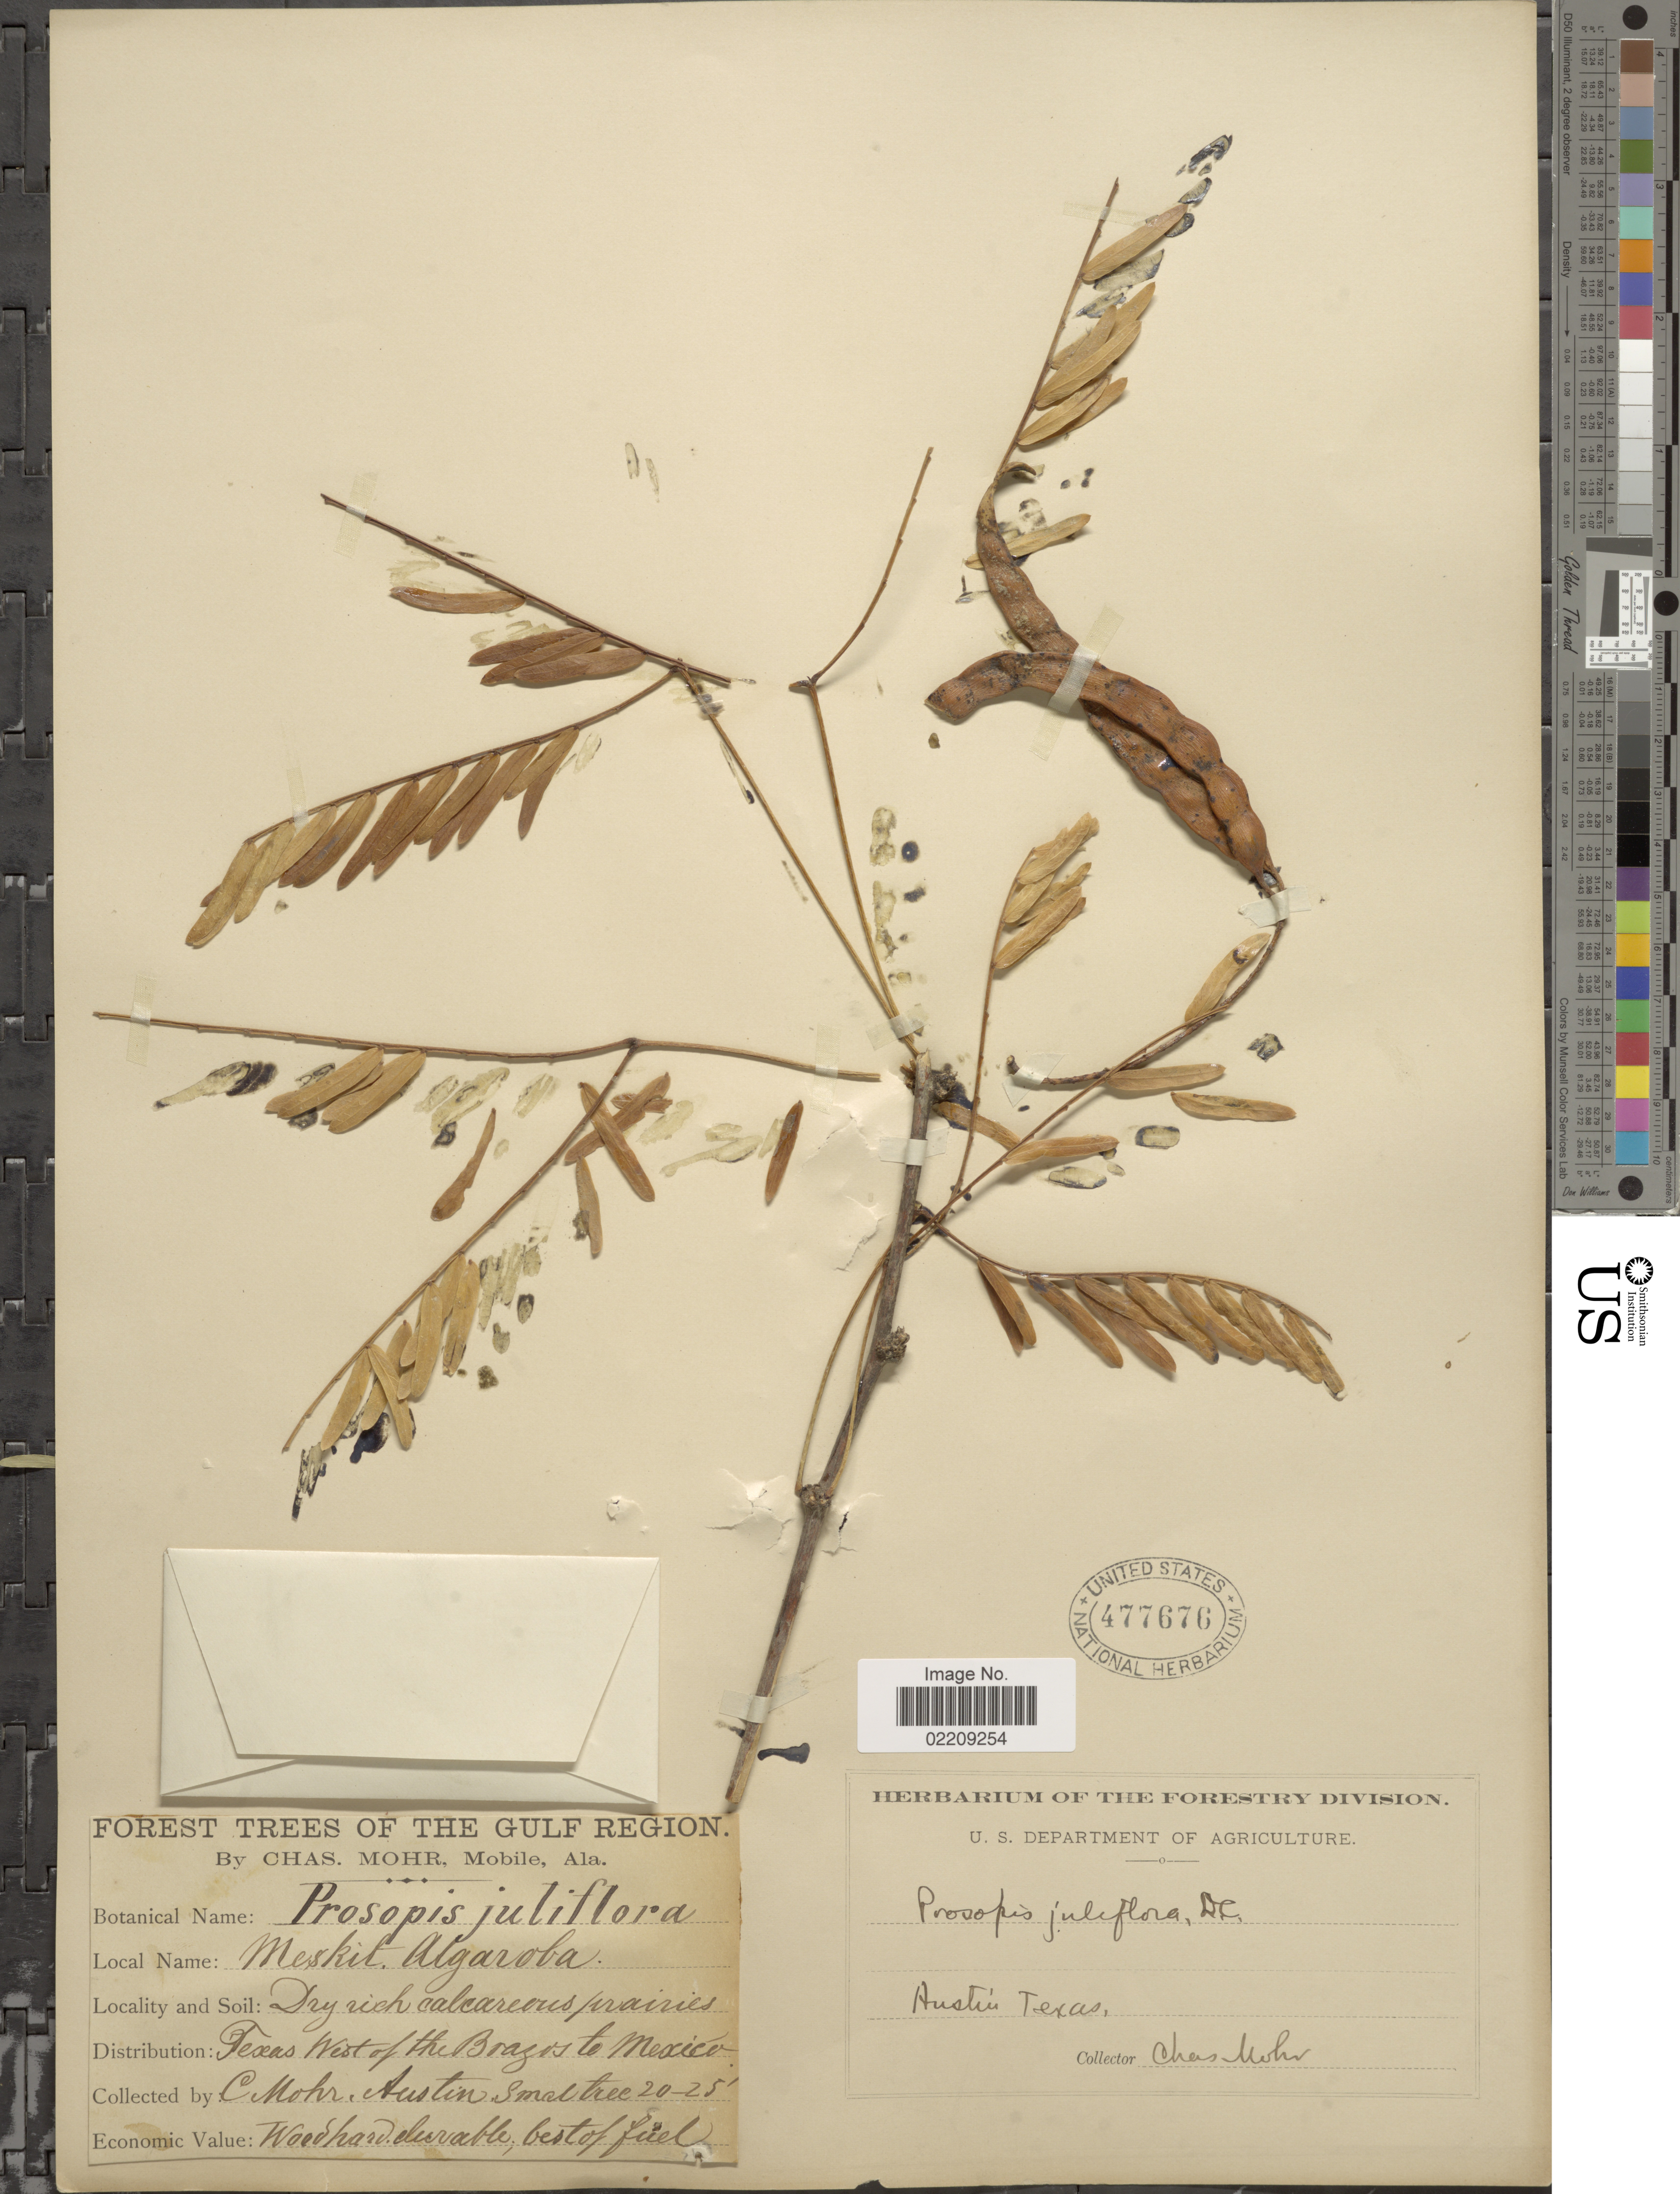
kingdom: Plantae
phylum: Tracheophyta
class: Magnoliopsida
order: Fabales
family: Fabaceae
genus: Neltuma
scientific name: Neltuma glandulosa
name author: (Torr.) Britton & Rose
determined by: Strong, Mark T., (BOT), Smithsonian Institution - National Museum of Natural History (UNITED STATES)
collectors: C. T. Mohr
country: United States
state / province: Texas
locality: Forest Trees of the Gulf Region. Dry rich calcareous prairies, West of the Brazos to mexico, Austin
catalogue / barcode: US 477676